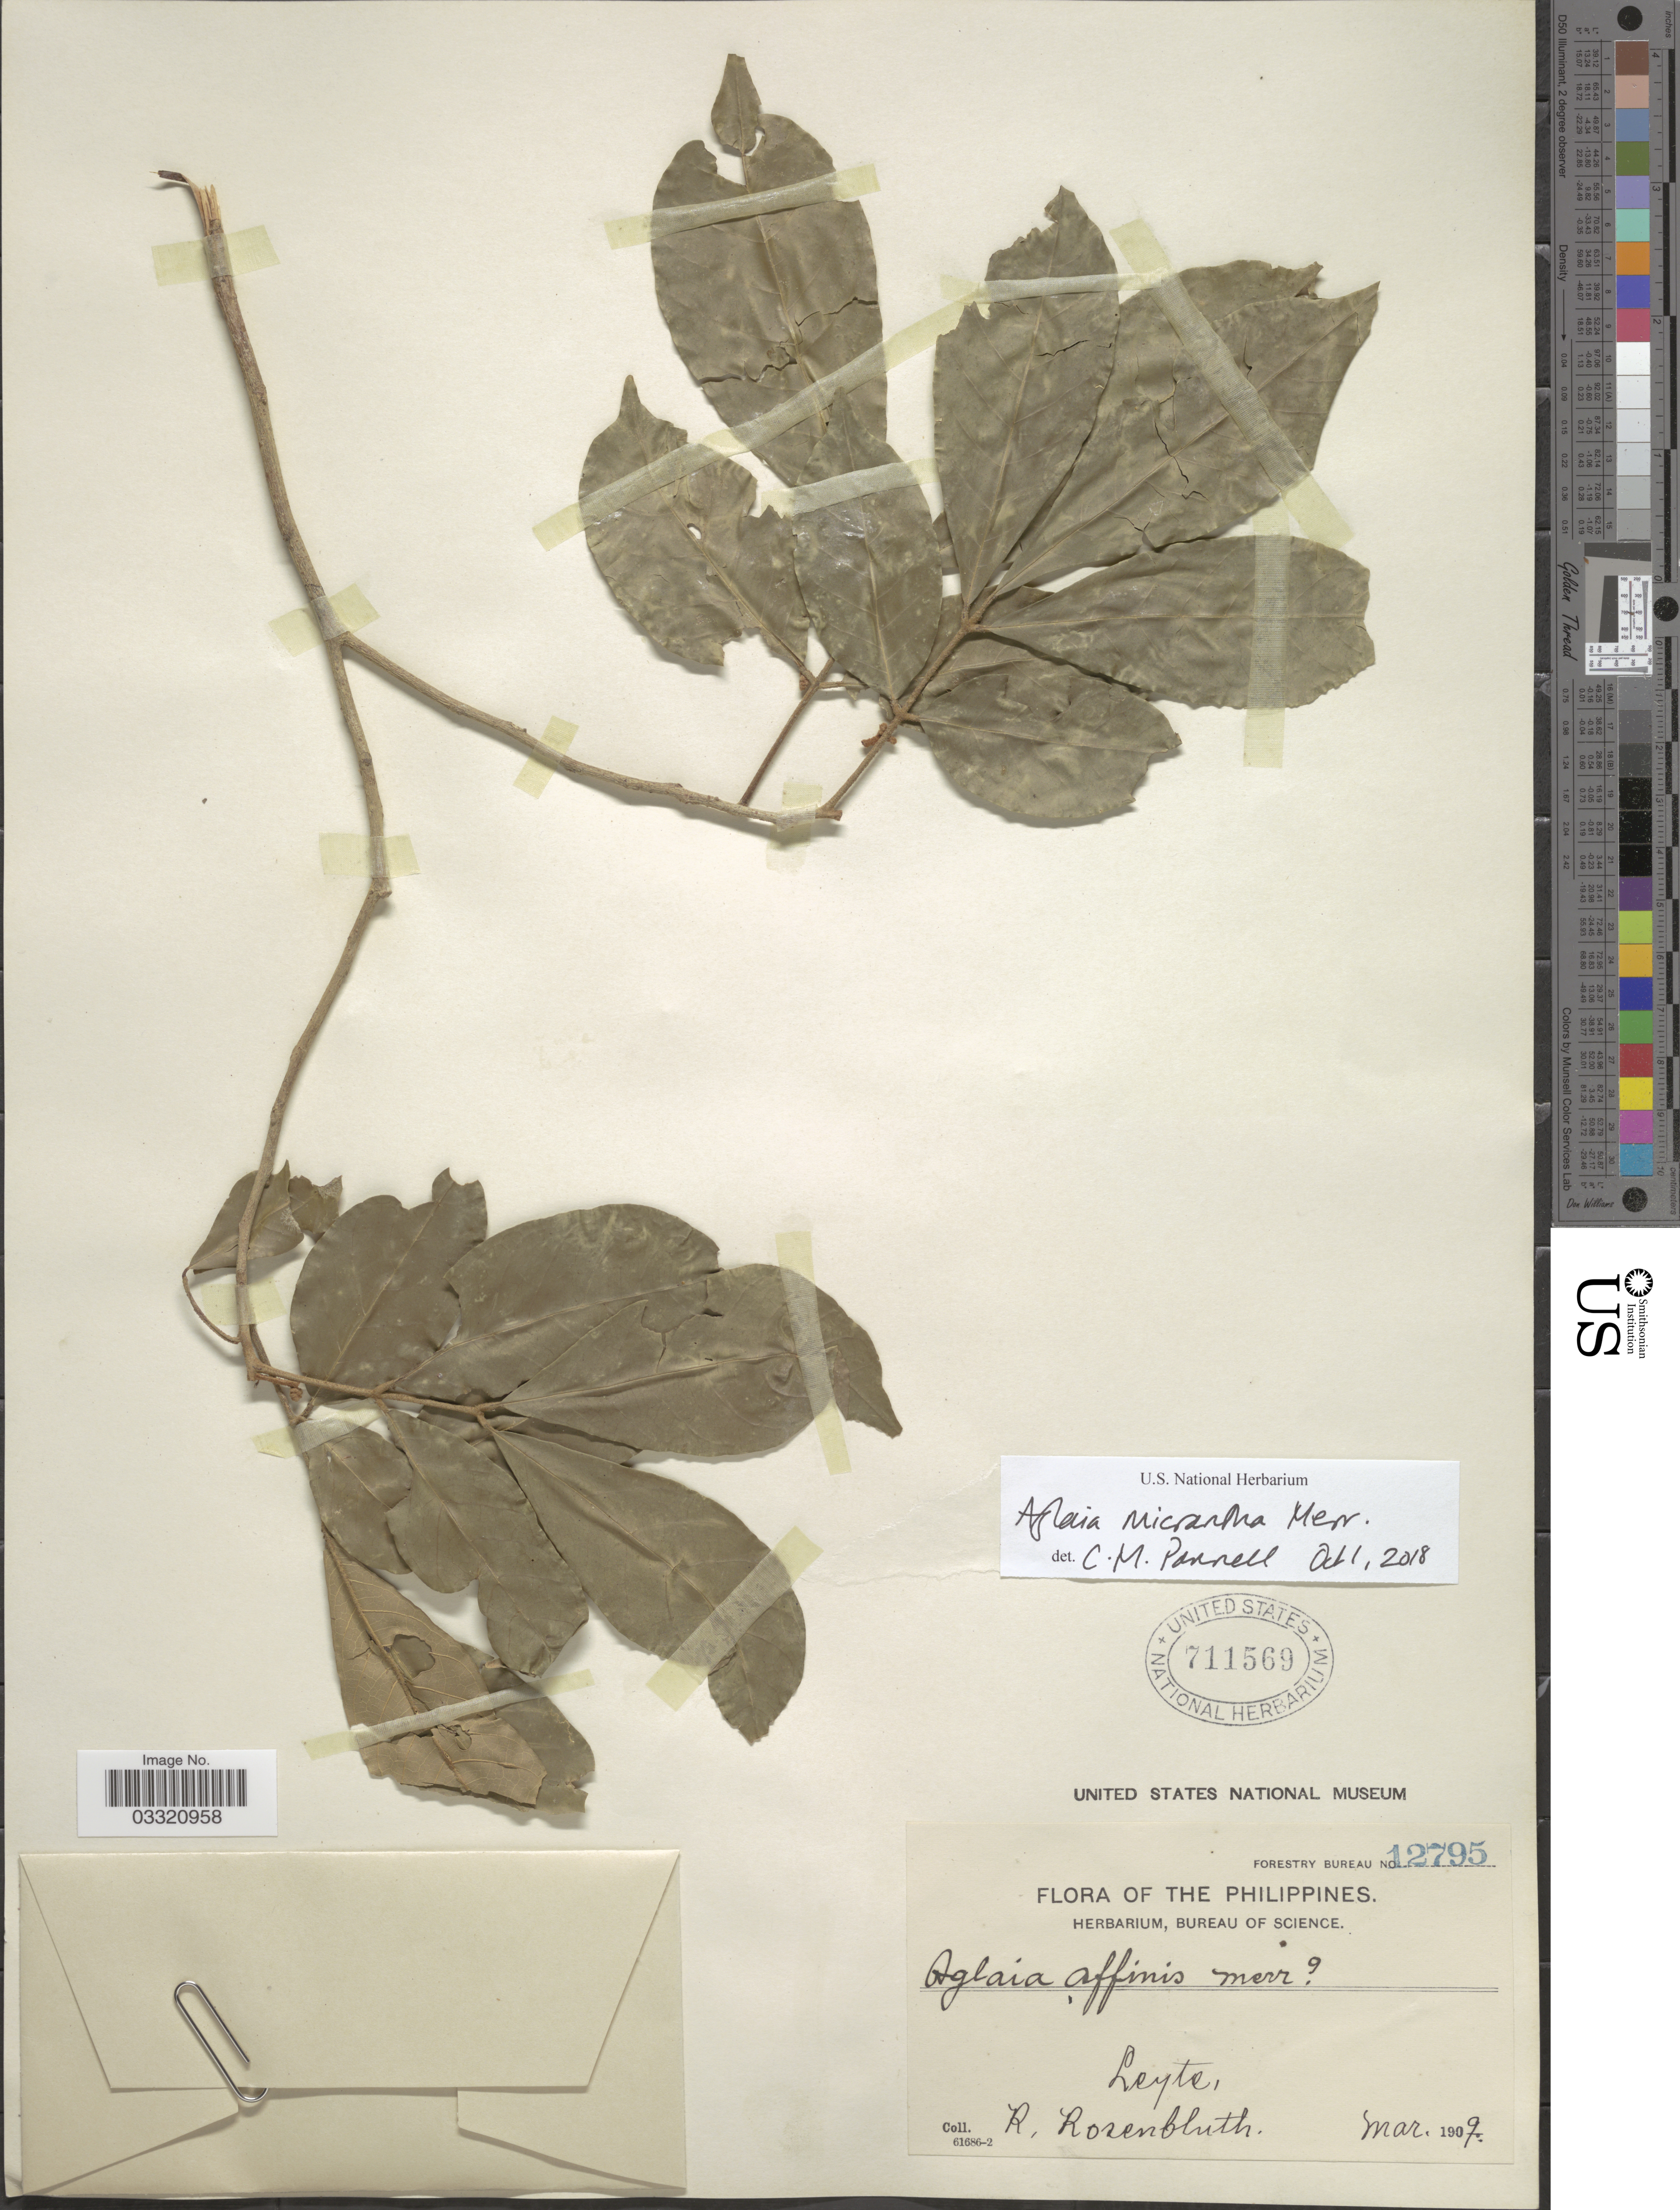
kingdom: Plantae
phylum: Tracheophyta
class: Magnoliopsida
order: Sapindales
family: Meliaceae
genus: Aglaia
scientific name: Aglaia micrantha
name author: Merr.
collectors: R. Rosenbluth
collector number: Forestry Bureau 12795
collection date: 1909-03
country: Philippines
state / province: Eastern Visayas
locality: Leyte.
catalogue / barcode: US 711569